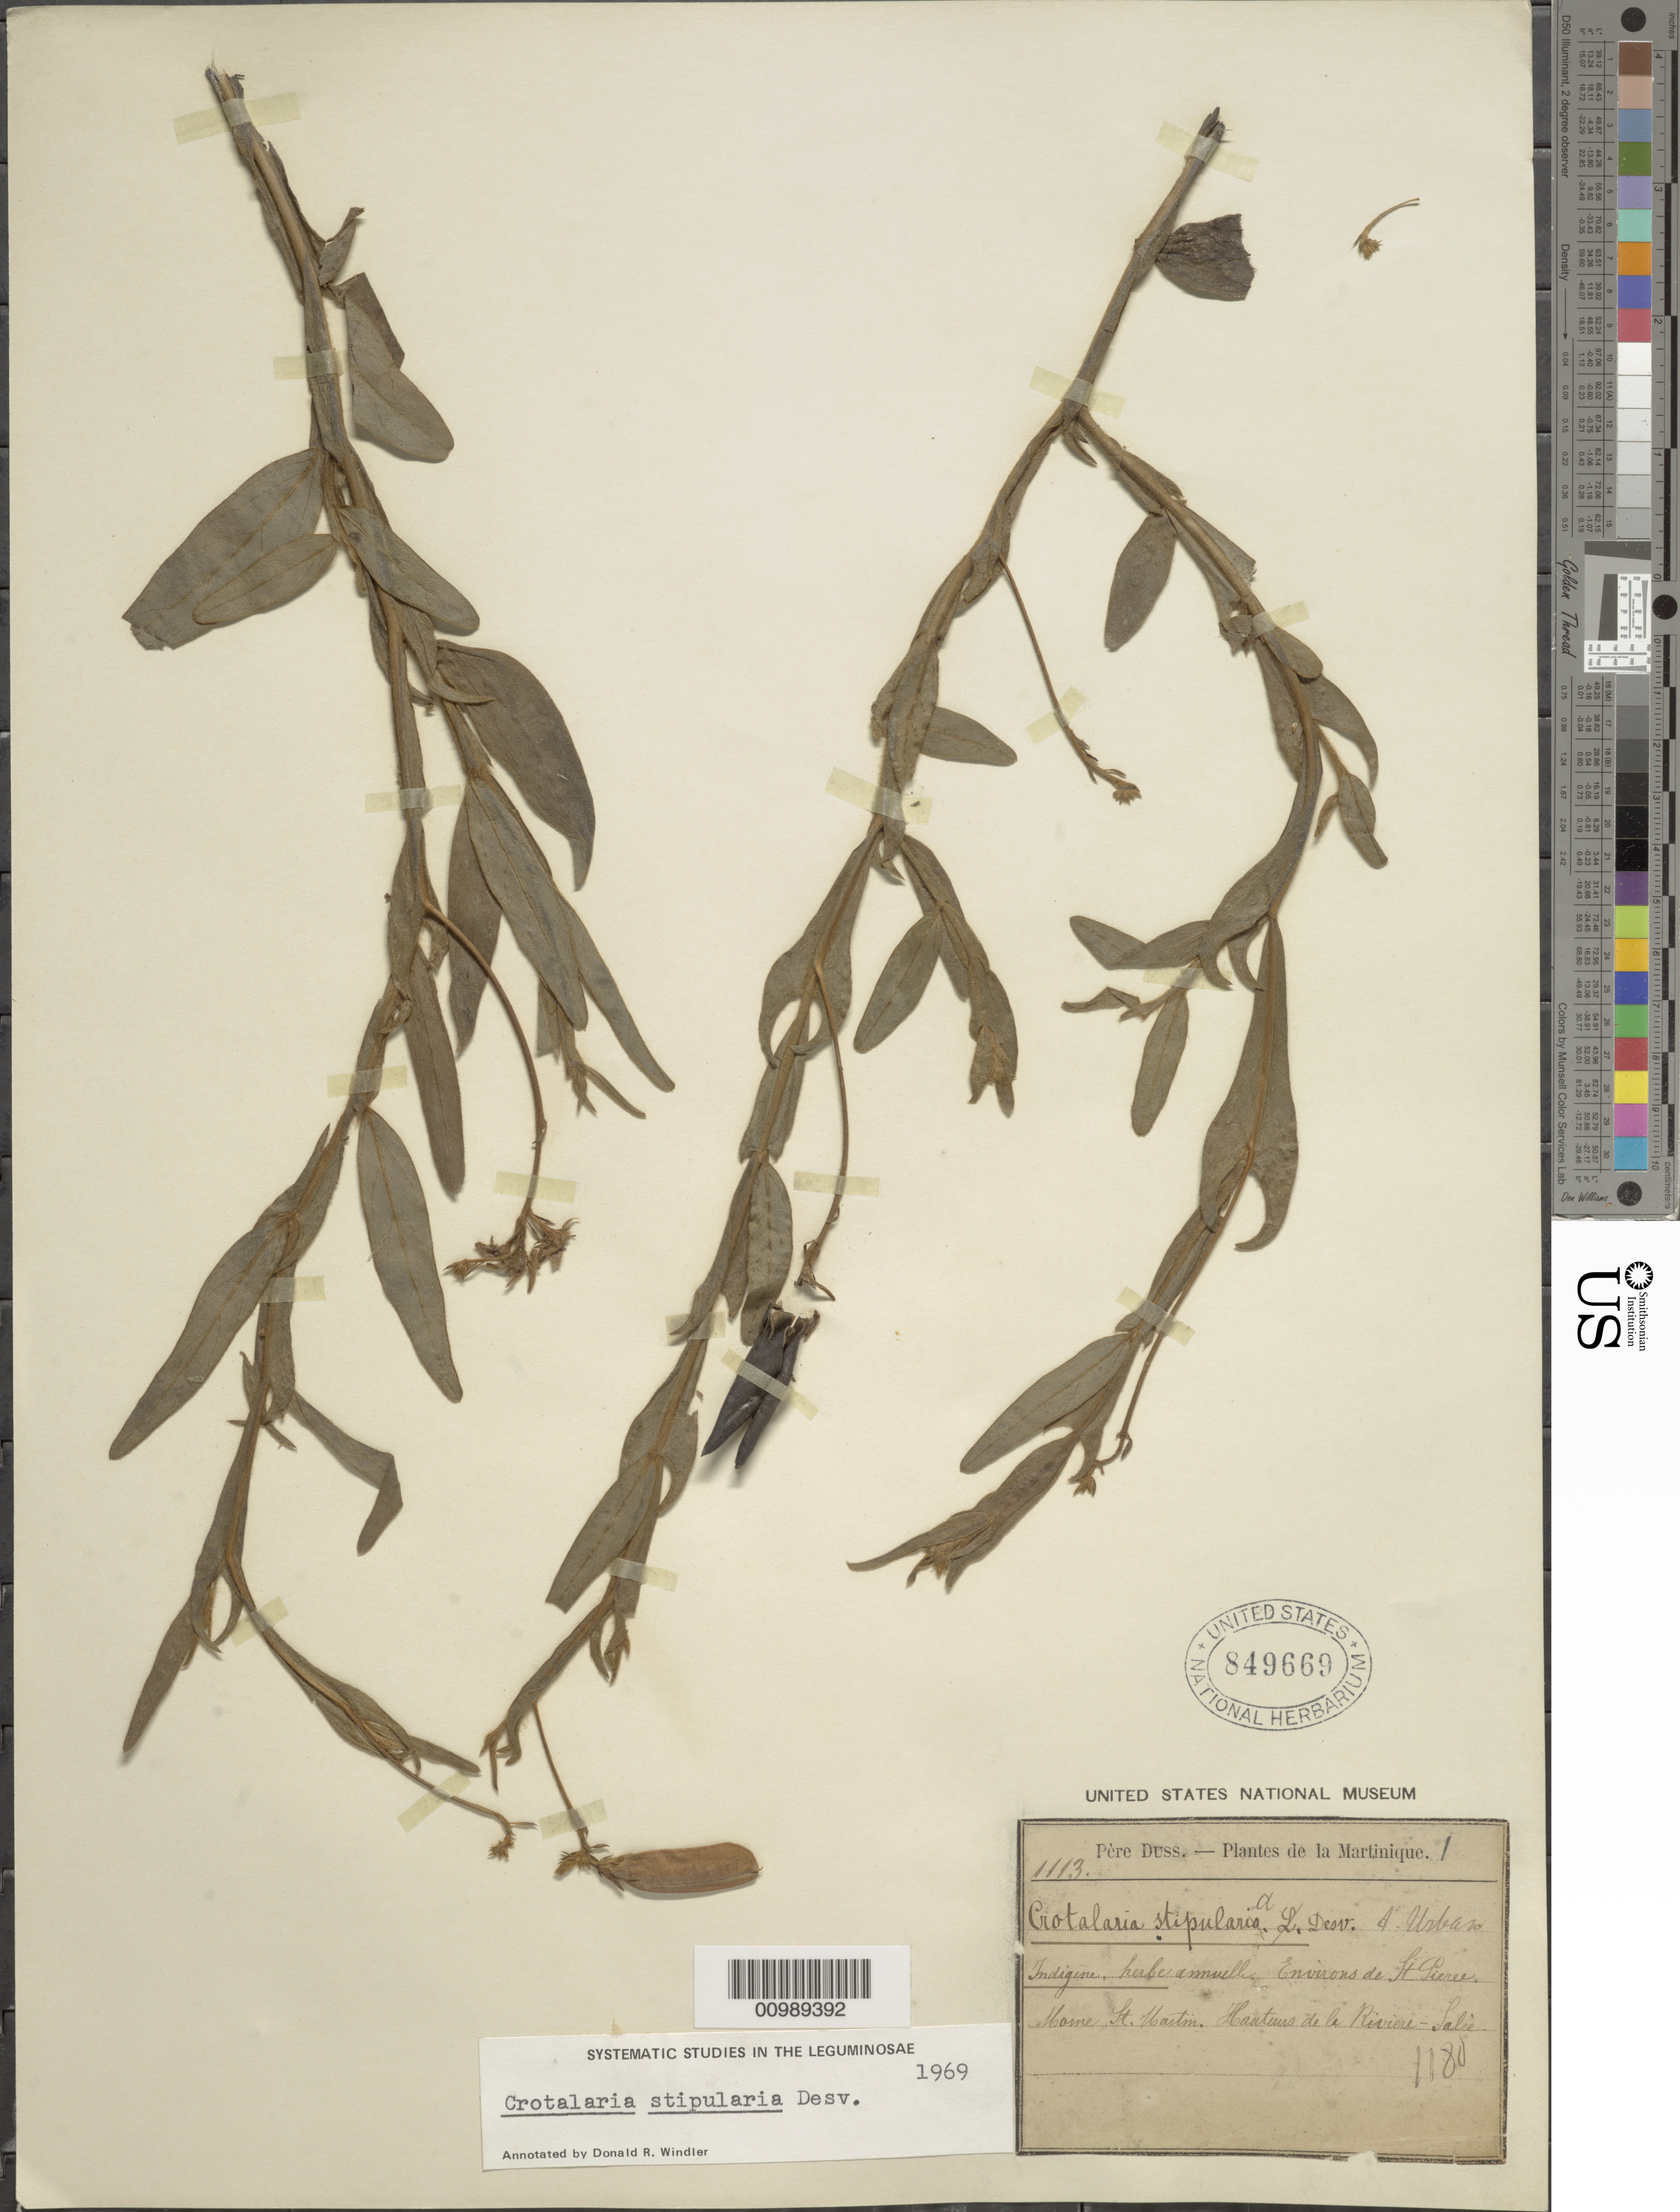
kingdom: Plantae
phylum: Tracheophyta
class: Magnoliopsida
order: Fabales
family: Fabaceae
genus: Crotalaria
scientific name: Crotalaria stipularia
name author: Desv.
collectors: Père Duss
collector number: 1113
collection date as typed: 1880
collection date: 1880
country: Martinique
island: Martinique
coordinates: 0 N, 0 E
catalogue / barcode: US 849669